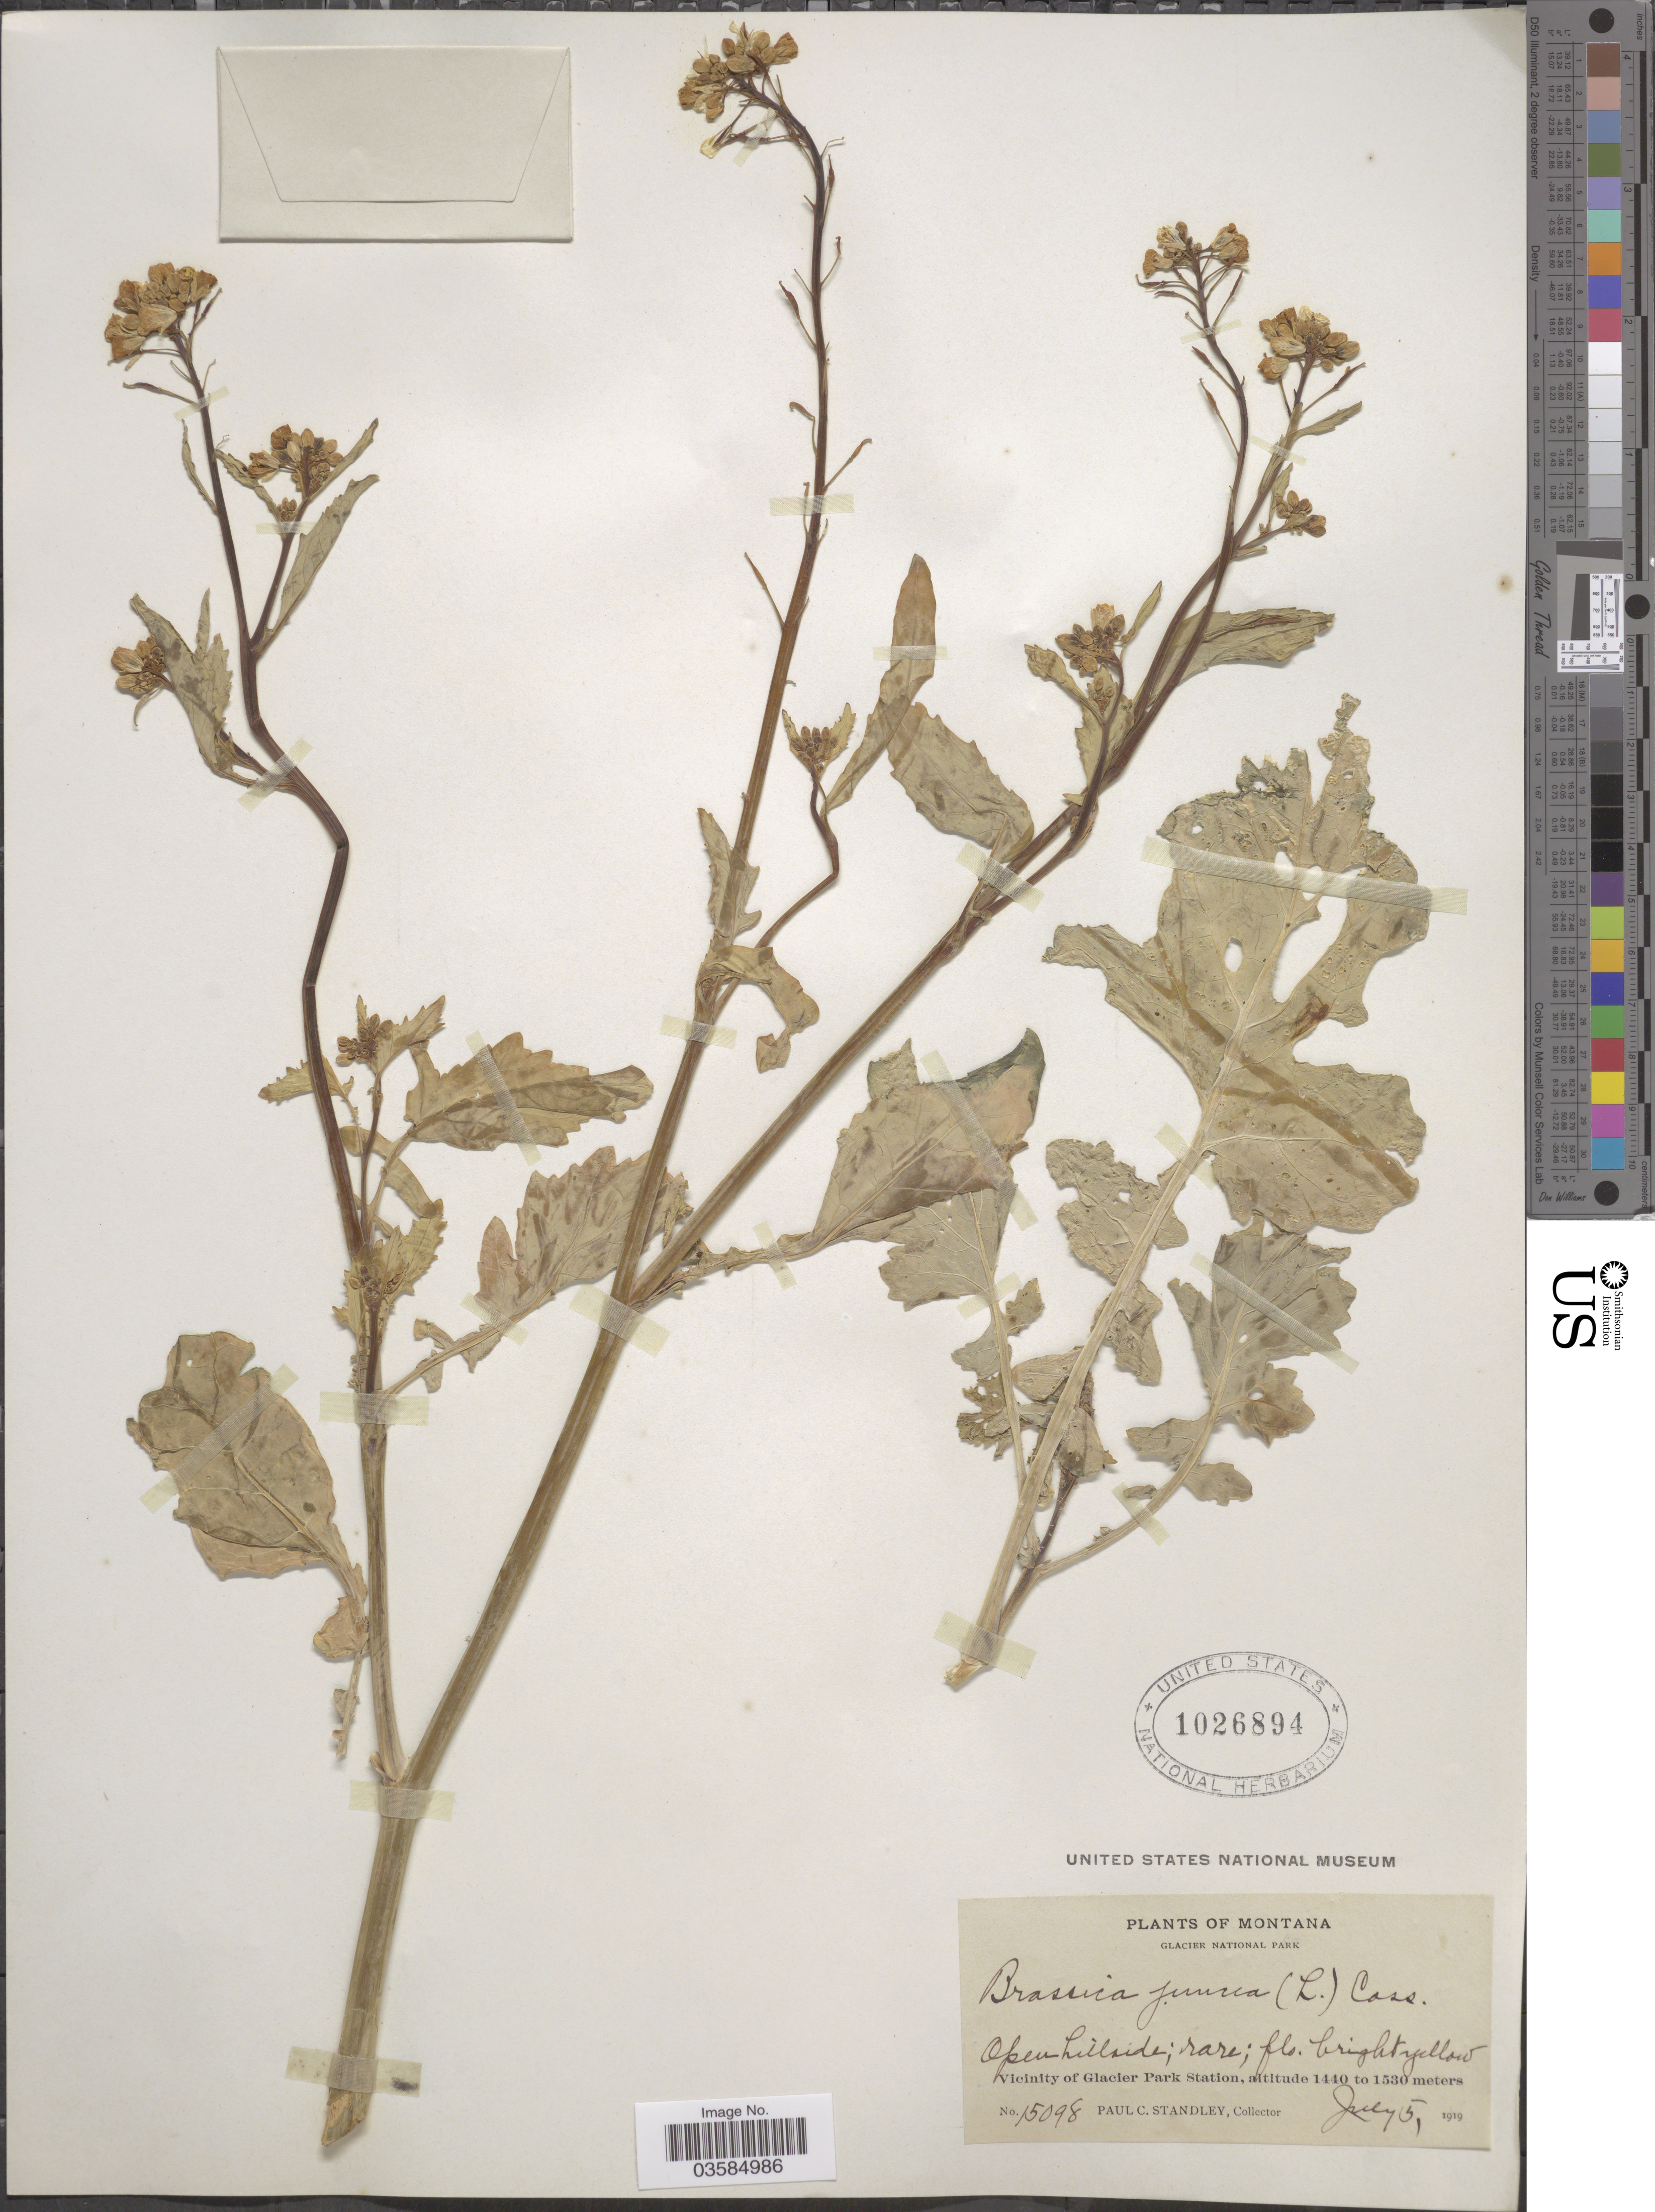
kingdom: Plantae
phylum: Tracheophyta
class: Magnoliopsida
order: Brassicales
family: Brassicaceae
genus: Brassica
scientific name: Brassica juncea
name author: (L.) Czern.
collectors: P. C. Standley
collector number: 15098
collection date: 1919-07-05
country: United States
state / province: Montana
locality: Glacier National Park. Vicinity of Glacier Park Station.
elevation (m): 1440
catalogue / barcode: US 1026894